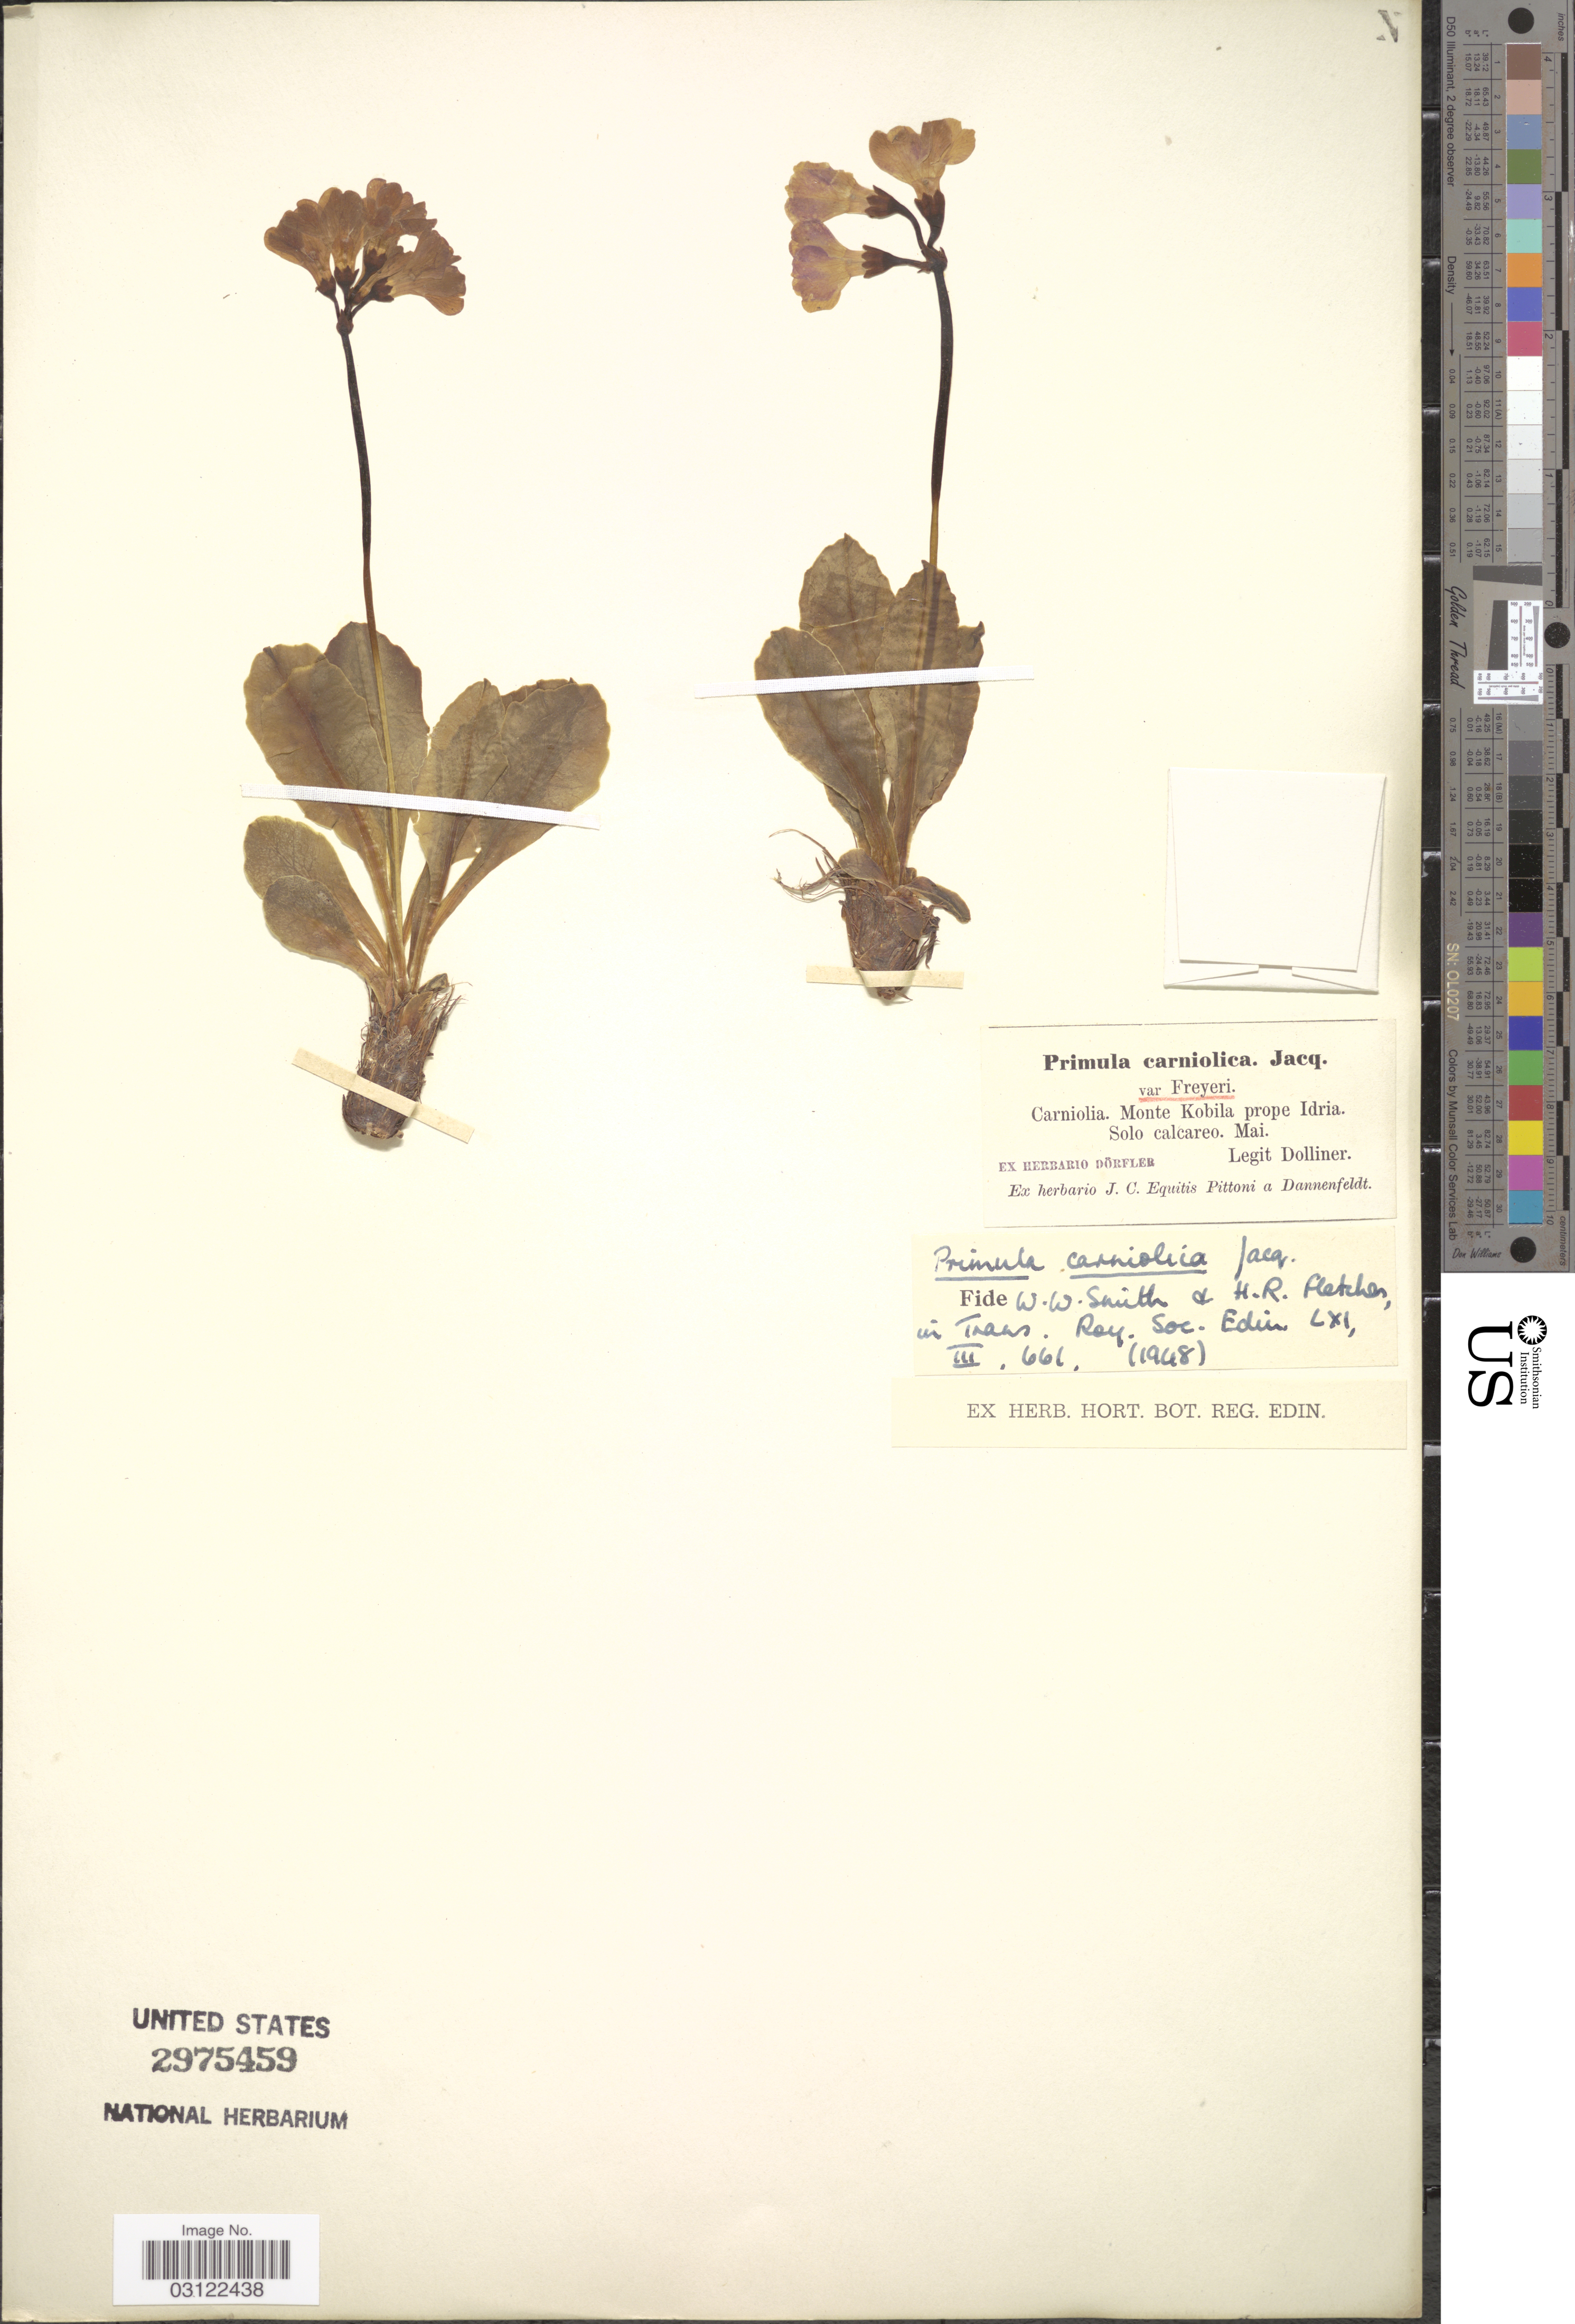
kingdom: Plantae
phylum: Tracheophyta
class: Magnoliopsida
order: Ericales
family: Primulaceae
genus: Primula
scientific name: Primula spectabilis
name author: Tratt.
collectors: Dolliner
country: Ukraine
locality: Carniolia. Monte Kobila prope Idria. Solo calcareo.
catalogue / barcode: US 2975459